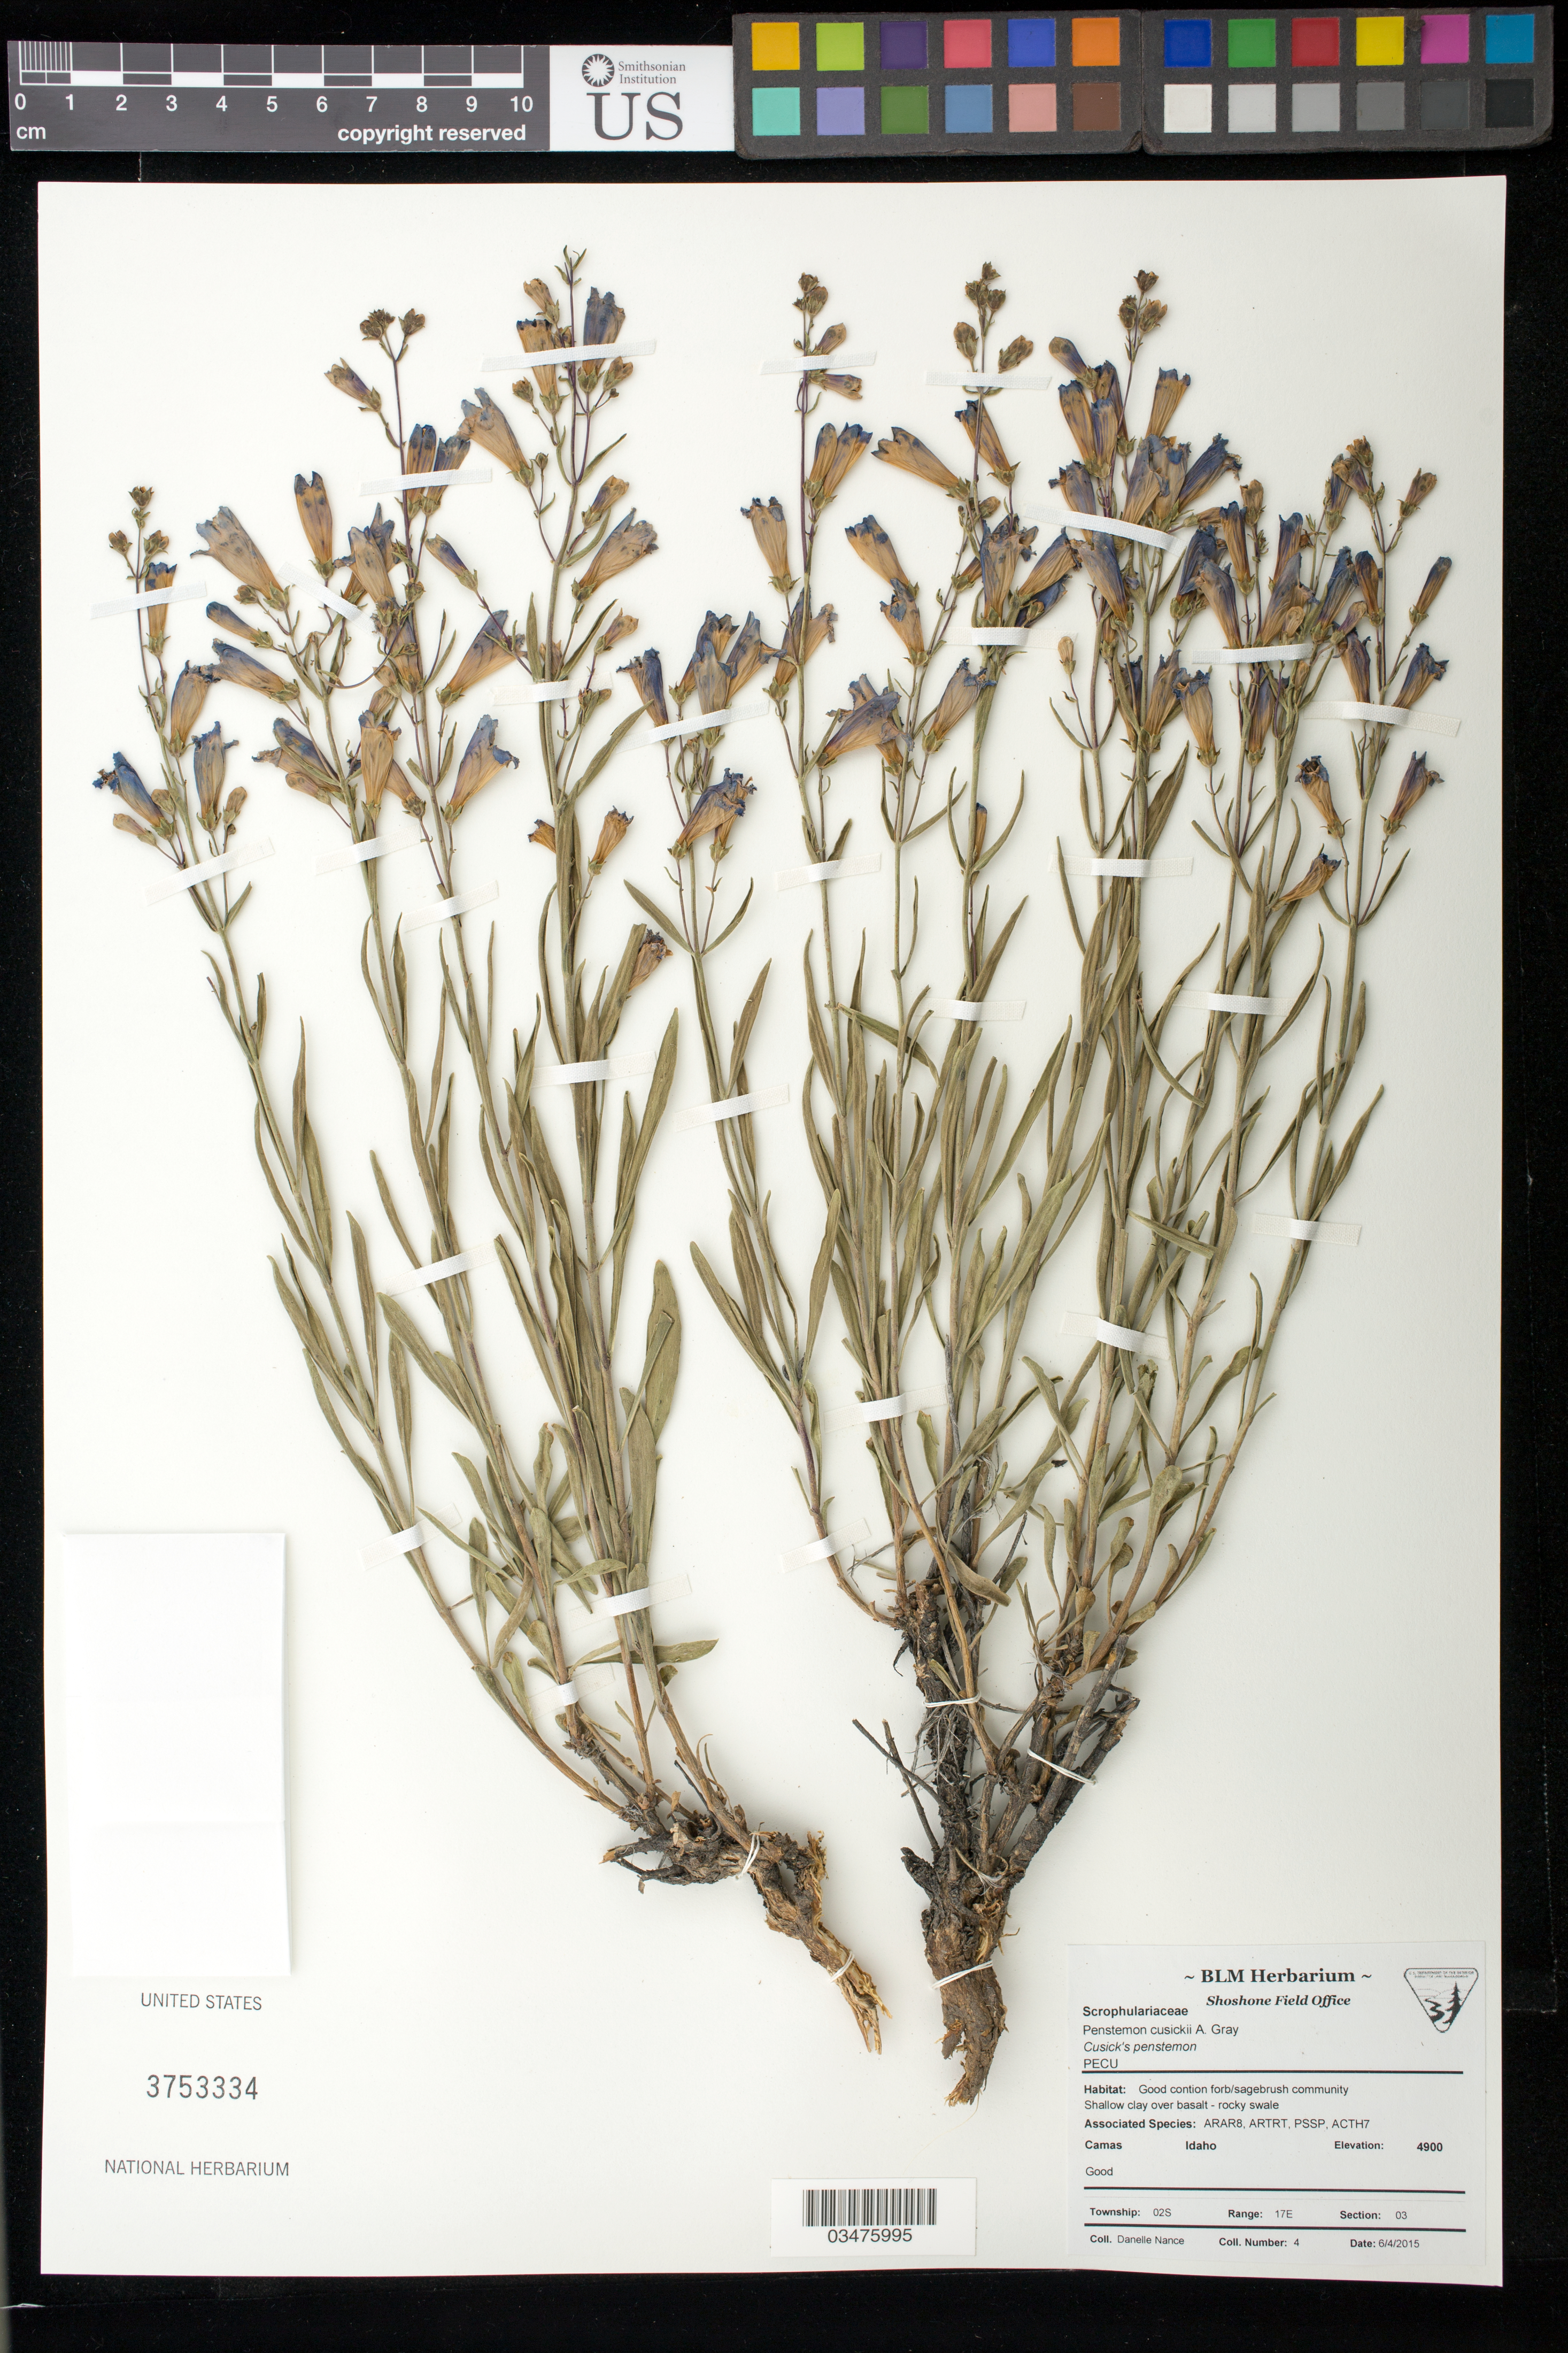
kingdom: Plantae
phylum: Tracheophyta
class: Magnoliopsida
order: Lamiales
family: Plantaginaceae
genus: Penstemon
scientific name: Penstemon cusickii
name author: A. Gray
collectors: D. Nance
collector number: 4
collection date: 2015-06-04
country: United States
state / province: Idaho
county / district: Camas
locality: Township 02S, Range 17E, Section 03.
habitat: Forb/sagebrush community. Shallow clay over basalt.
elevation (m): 1494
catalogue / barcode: US 3753334